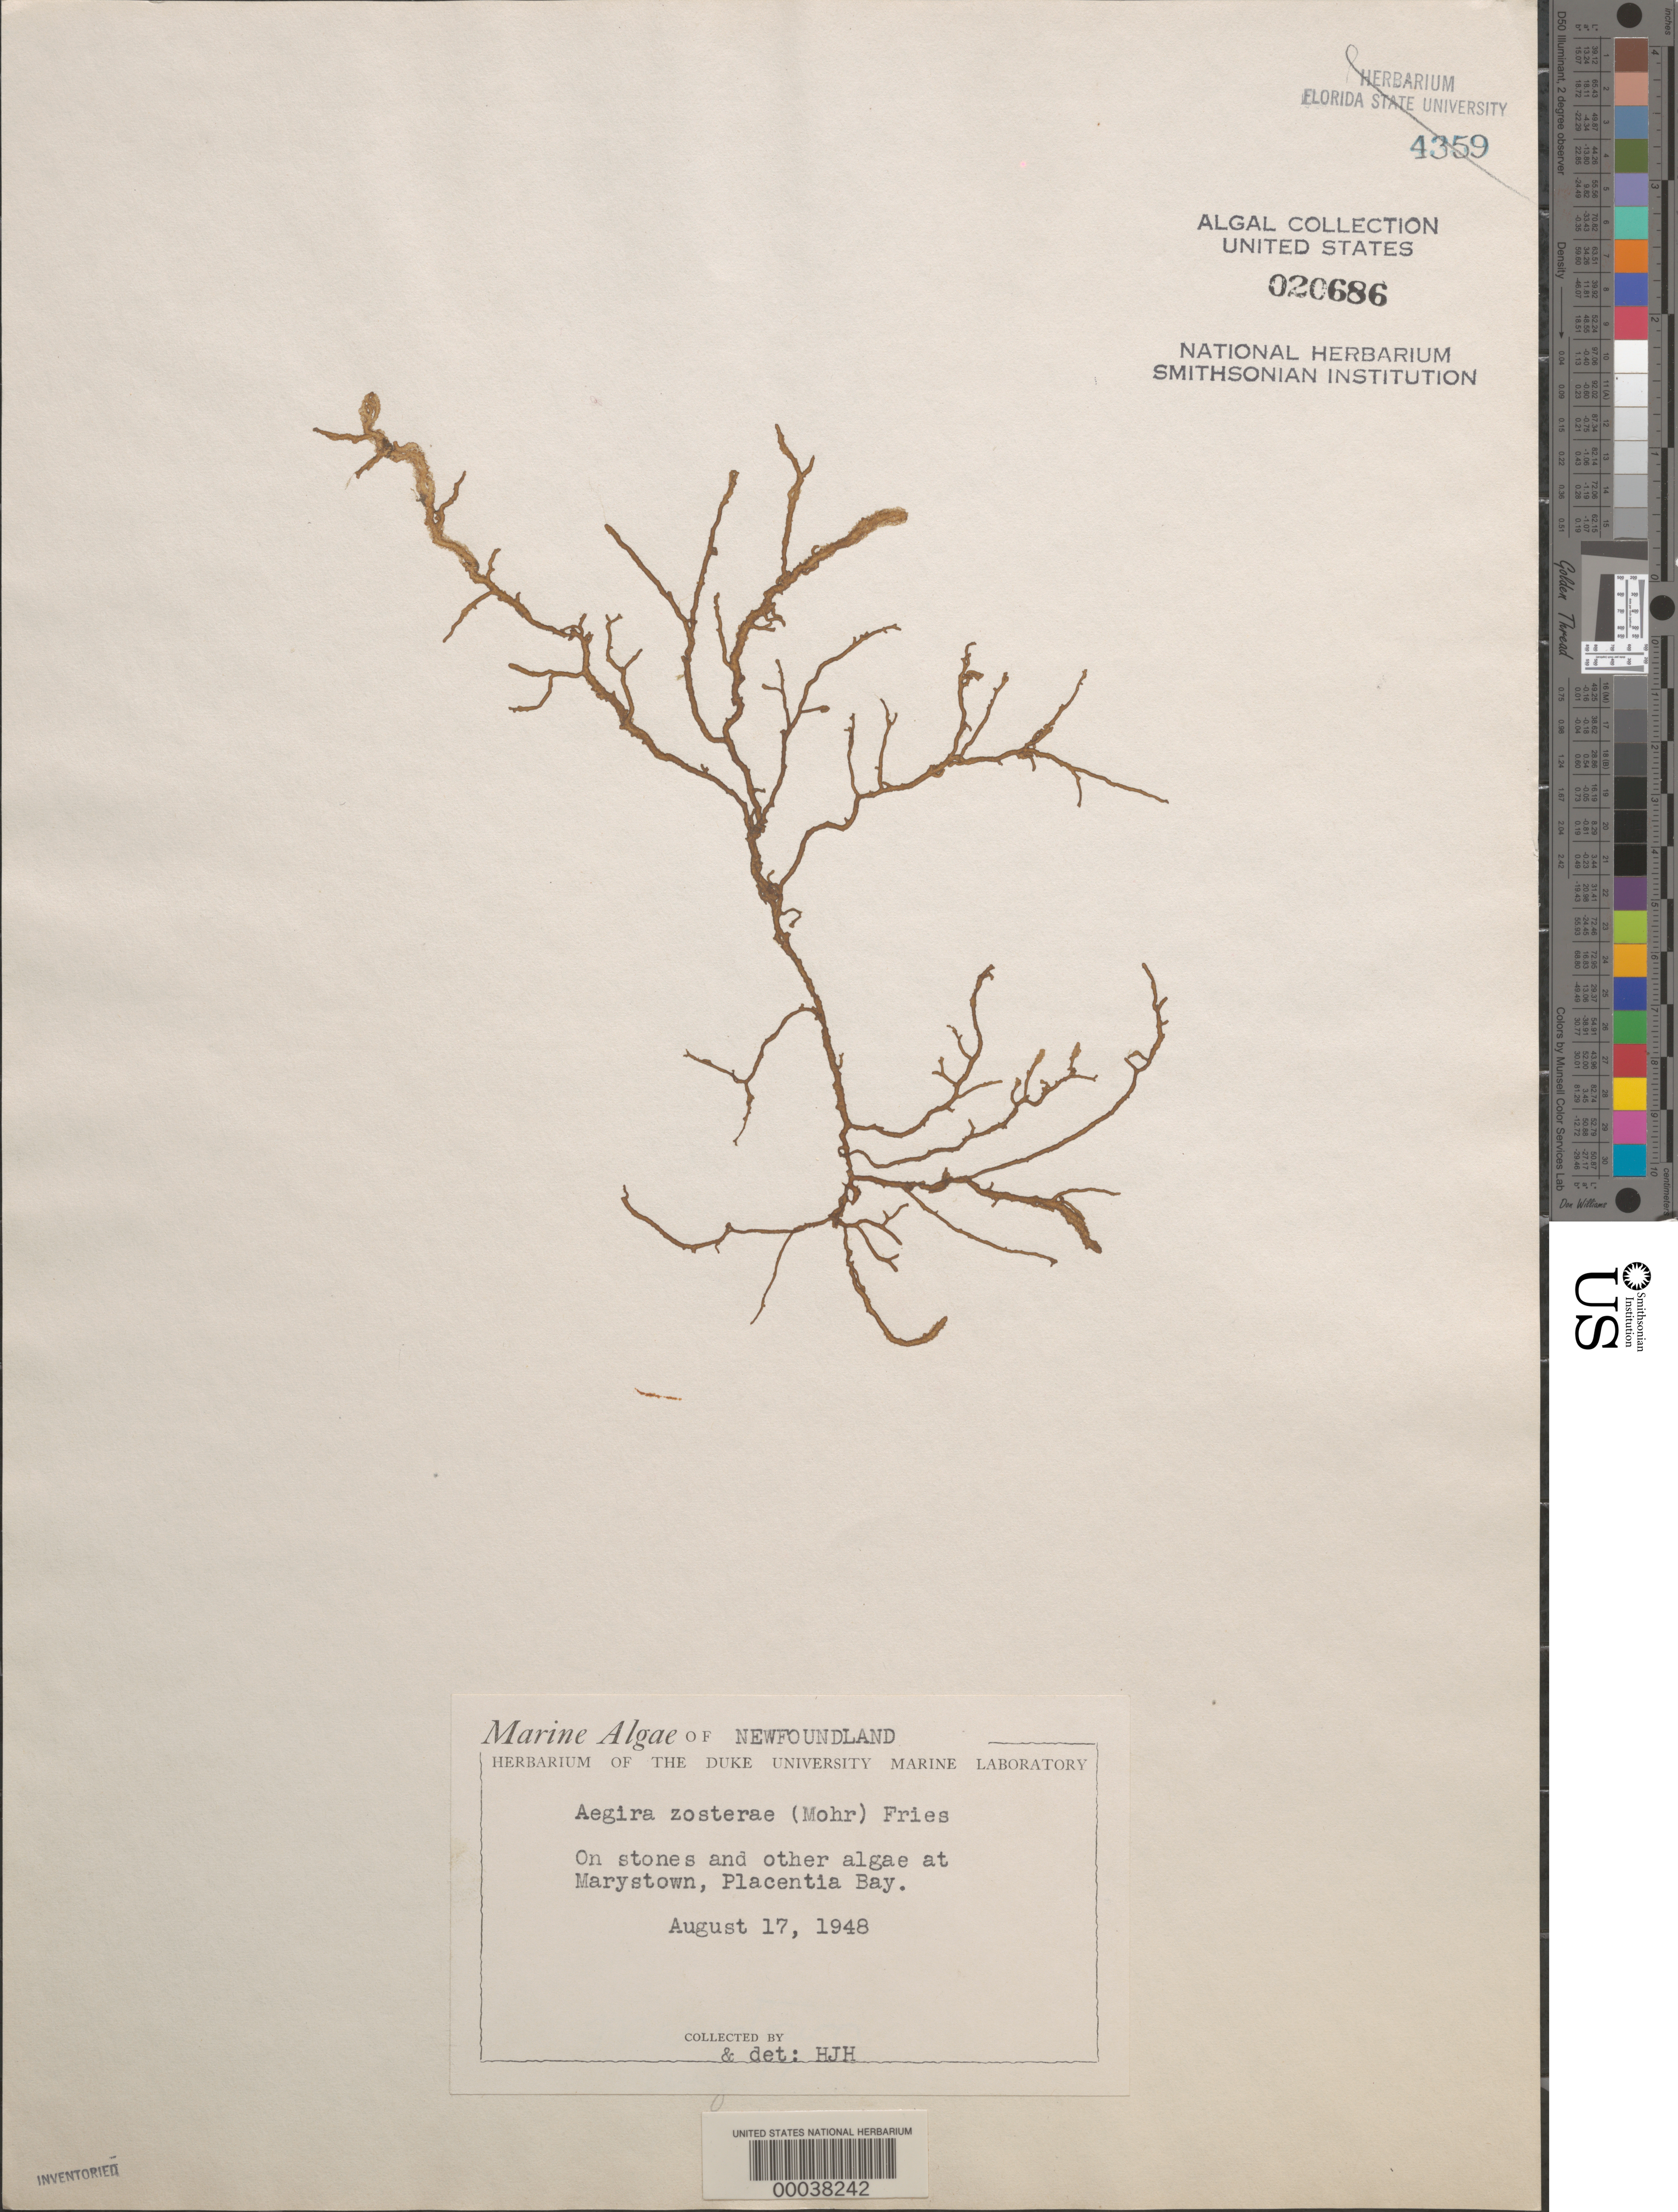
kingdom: Chromista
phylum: Ochrophyta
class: Phaeophyceae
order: Ectocarpales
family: Chordariaceae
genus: Eudesme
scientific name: Eudesme virescens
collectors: H. J. Humm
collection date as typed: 17 Aug 1948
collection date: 1948-08-17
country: Canada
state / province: Newfoundland and Labrador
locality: Marystown, Placentia Bay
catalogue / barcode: US 20686